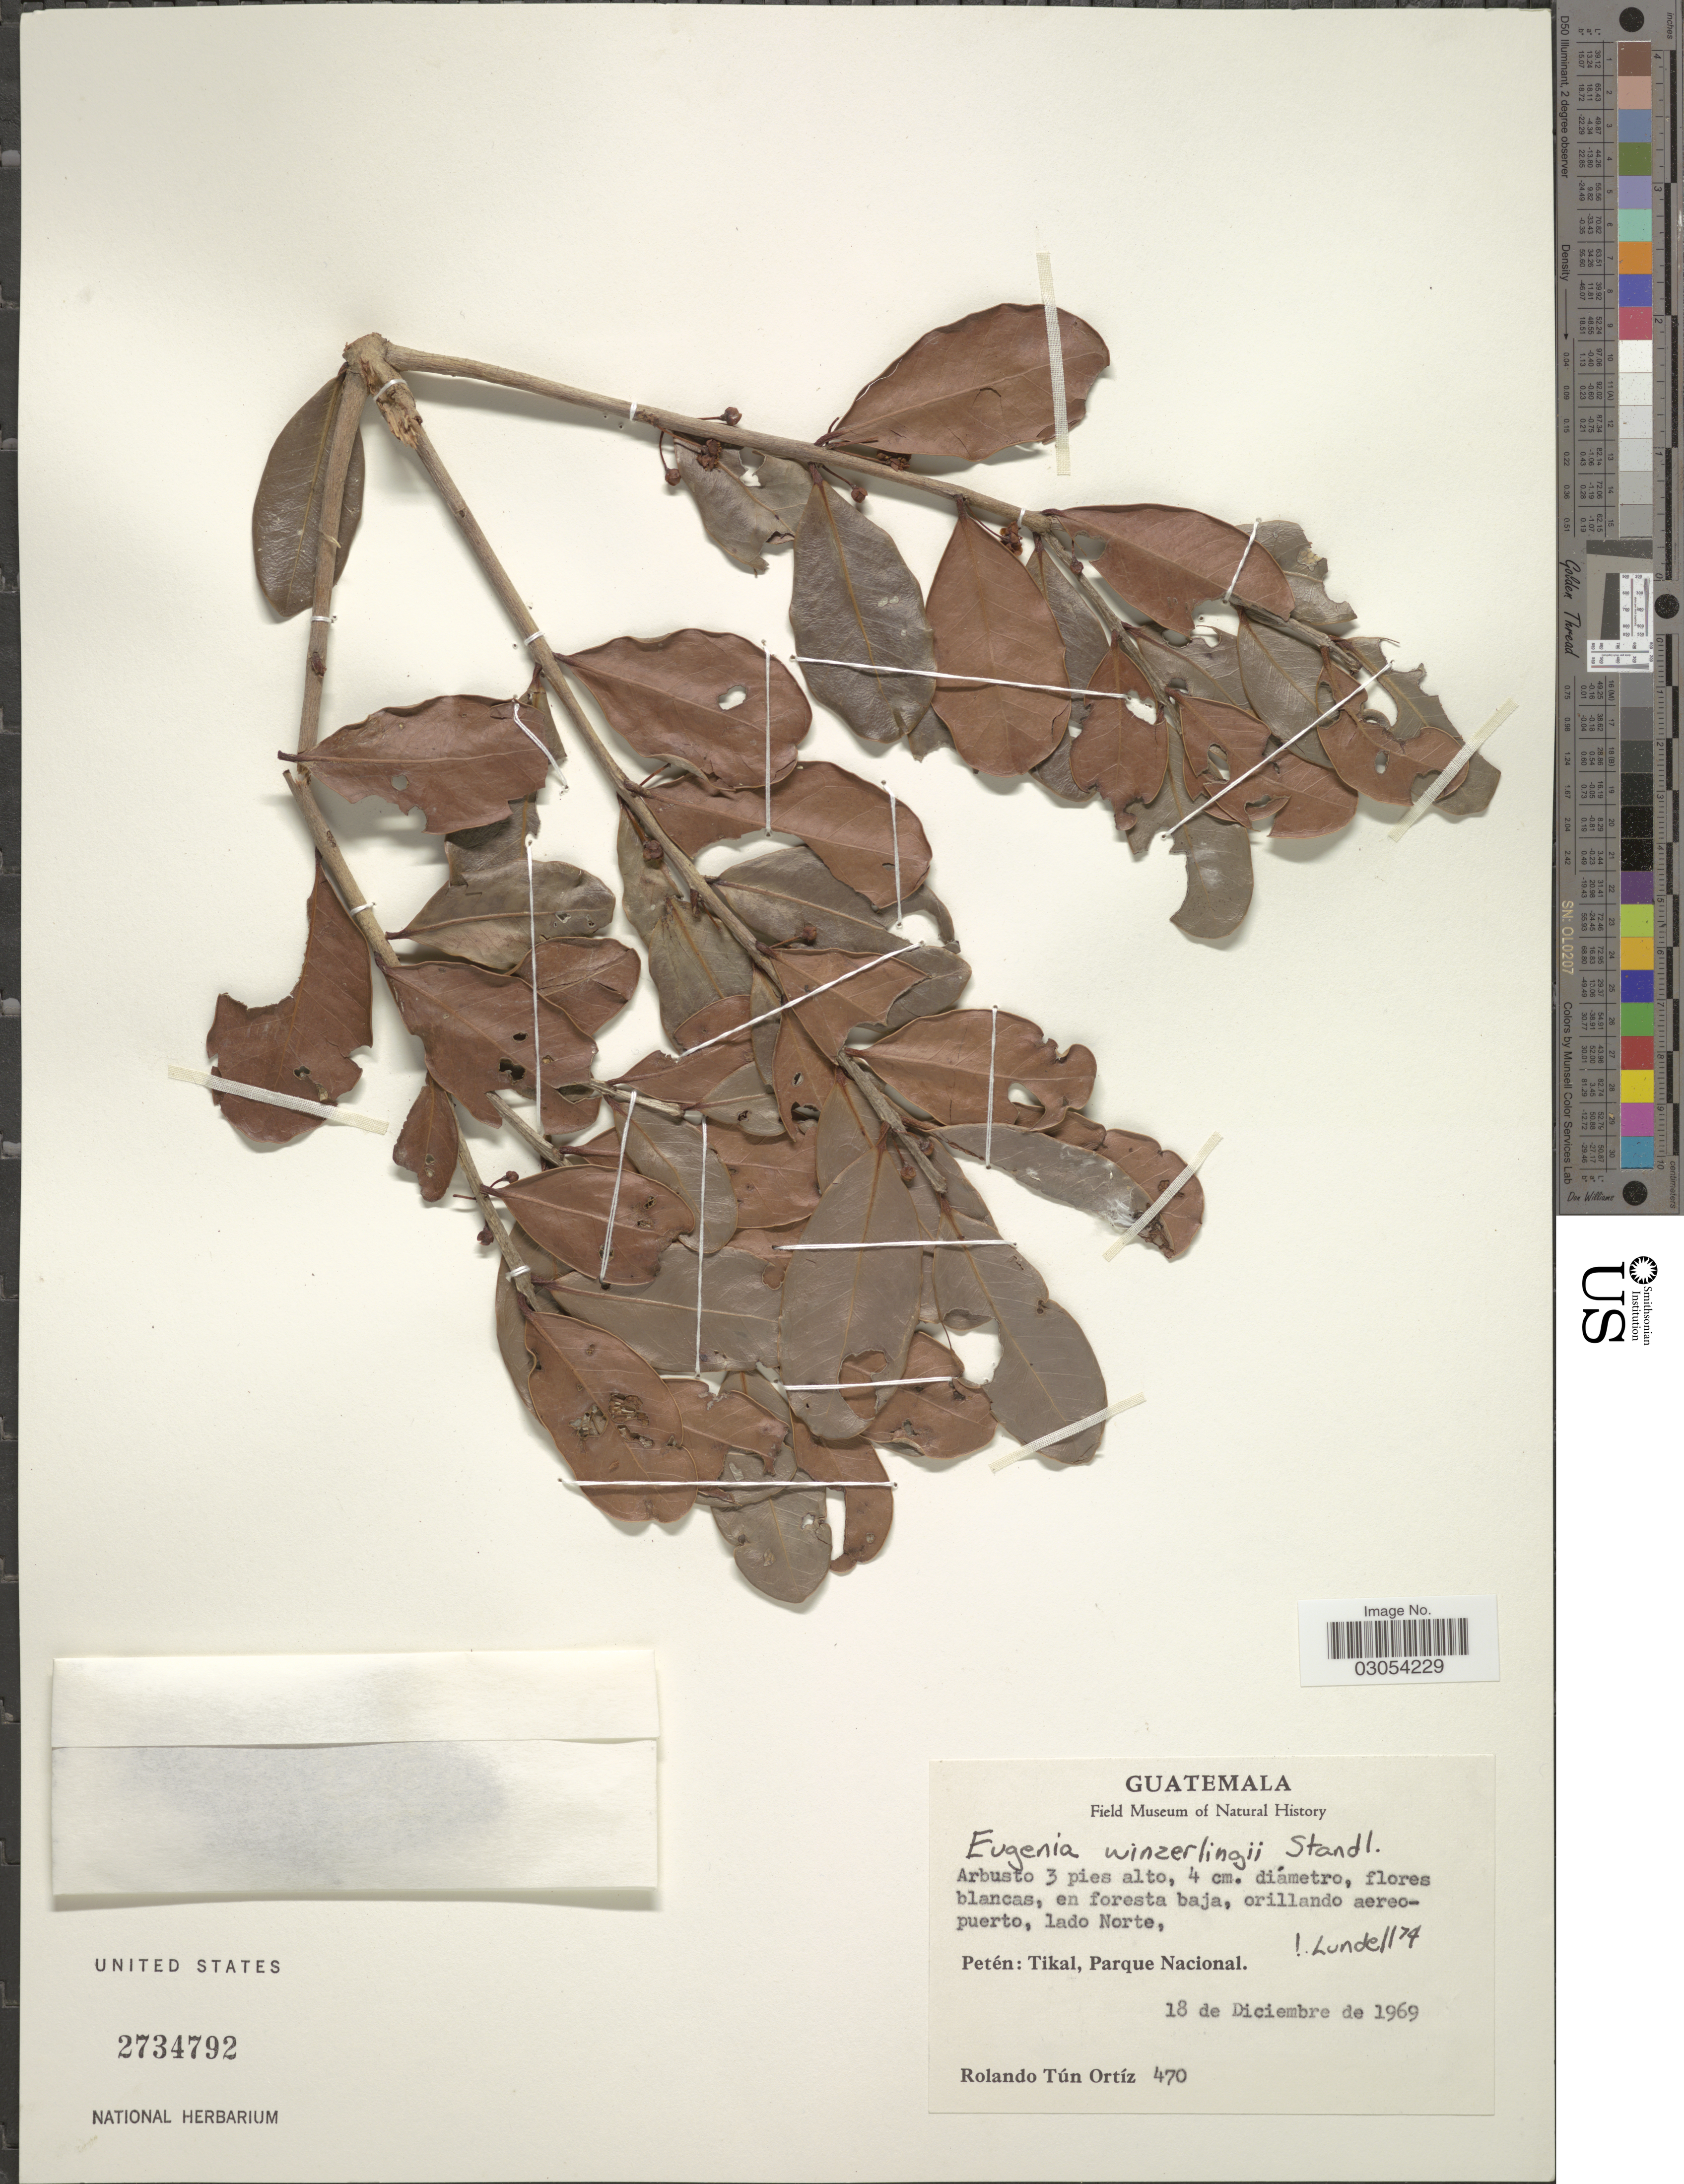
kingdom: Plantae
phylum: Tracheophyta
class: Magnoliopsida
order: Myrtales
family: Myrtaceae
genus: Eugenia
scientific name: Eugenia winzerlingii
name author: Standl.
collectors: R. T. Ortíz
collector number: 470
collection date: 1969-12-18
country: Guatemala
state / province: El Petén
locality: Orillando aereopuerto, lado Norte, Petén: Tikal, Parque Nacional.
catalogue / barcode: US 2734792